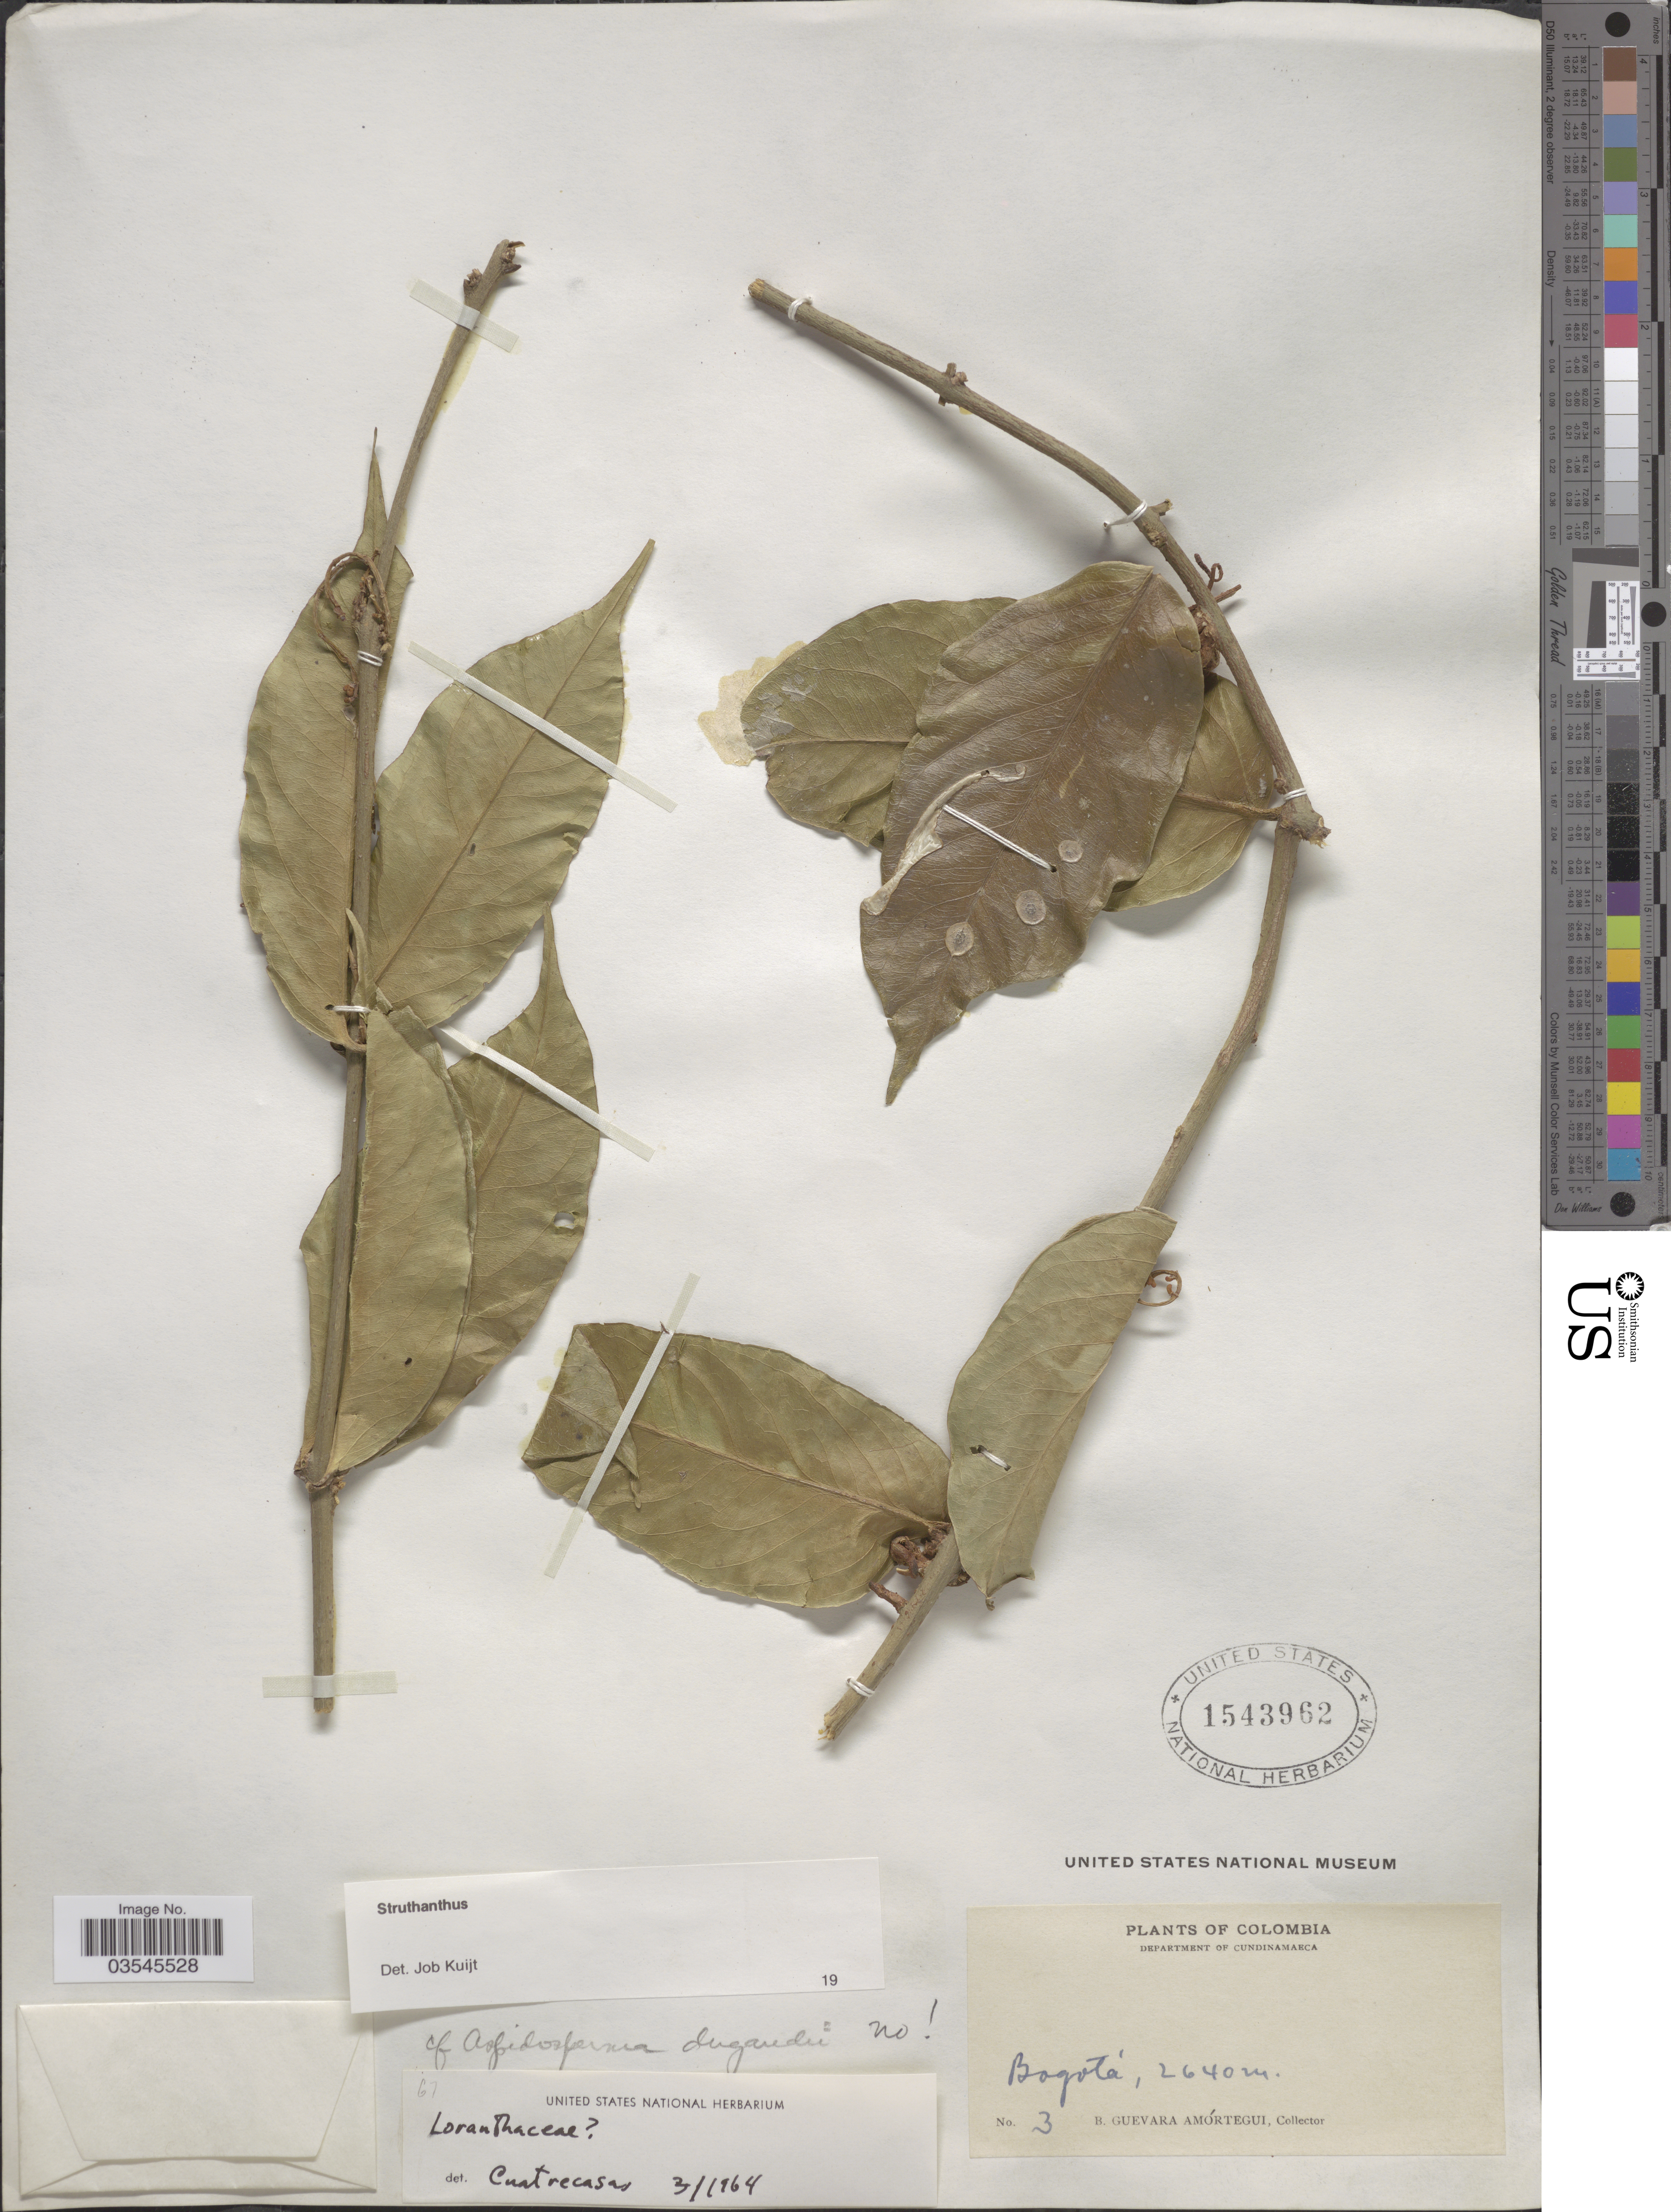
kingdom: Plantae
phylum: Tracheophyta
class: Magnoliopsida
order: Santalales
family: Loranthaceae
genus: Struthanthus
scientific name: Struthanthus sp.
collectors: B. Guevara Amortegui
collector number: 3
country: Colombia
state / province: Cundinamarca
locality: Department of Cundinamarca. Bogotá.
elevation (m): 2640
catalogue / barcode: US 1543962